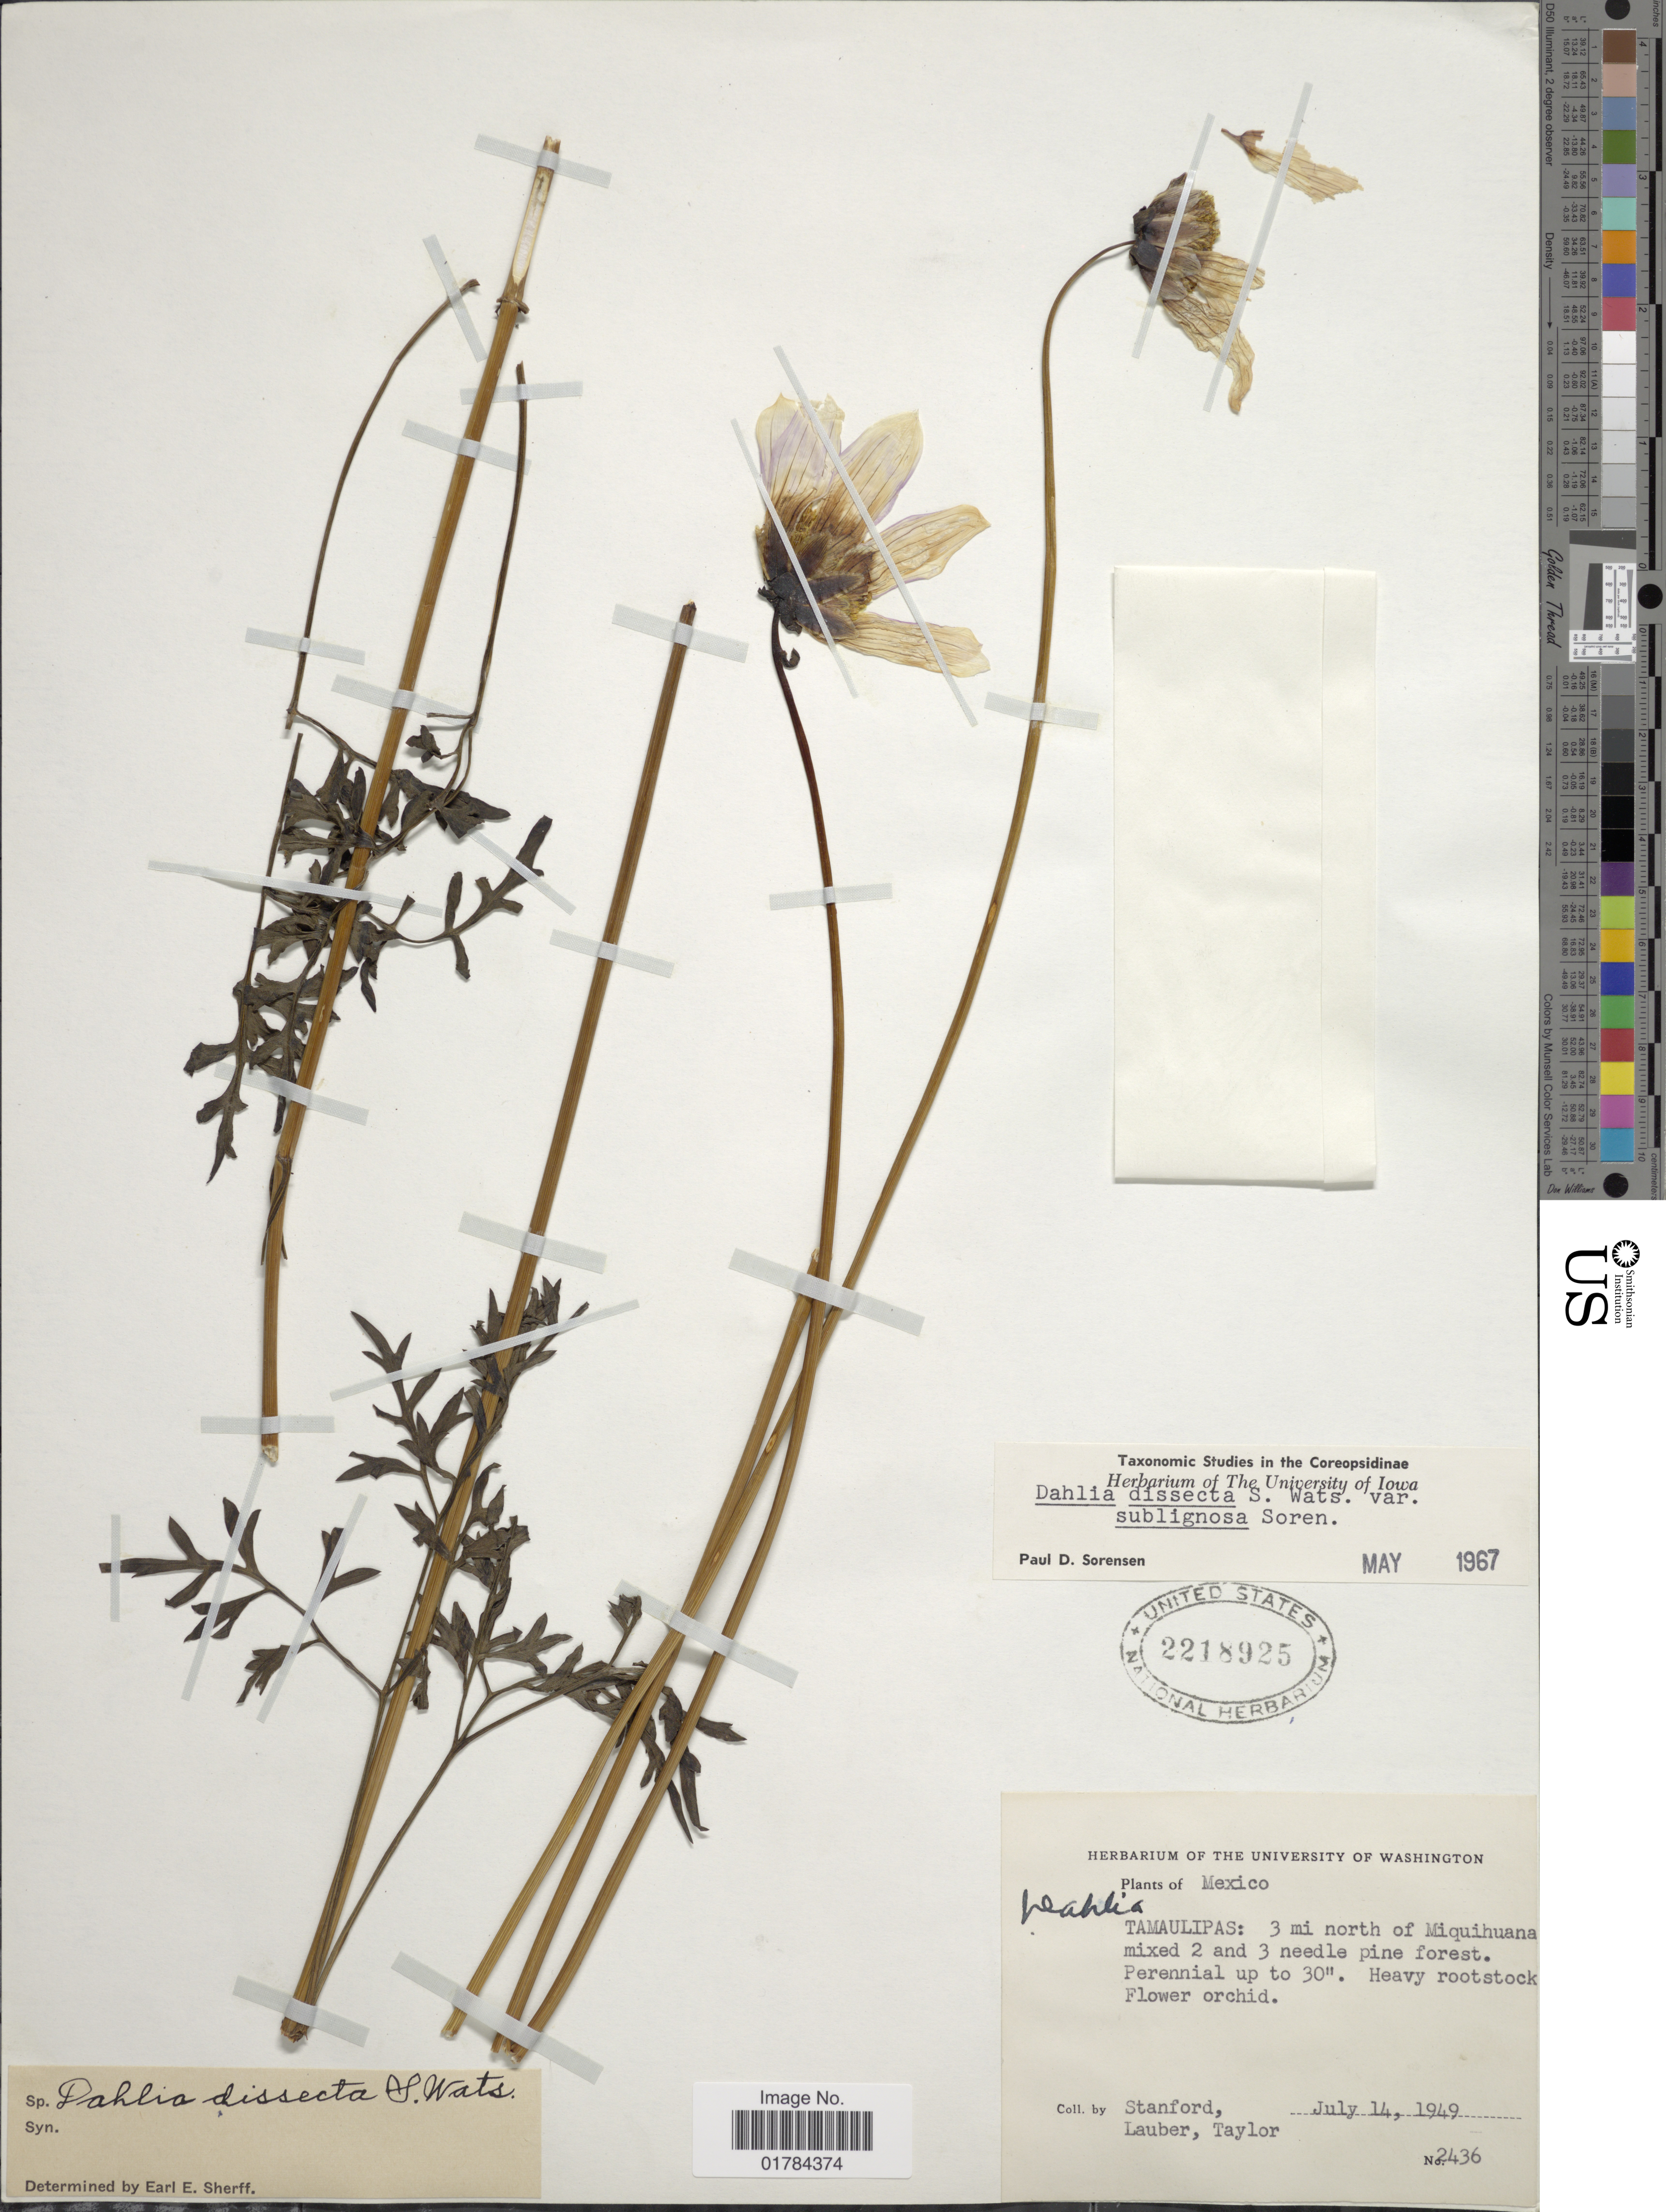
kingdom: Plantae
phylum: Tracheophyta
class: Magnoliopsida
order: Asterales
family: Asteraceae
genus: Dahlia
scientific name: Dahlia dissecta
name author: S. Watson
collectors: -. Stanford, Lauber, -- & -- Taylor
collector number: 2436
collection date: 1949-07-14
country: Mexico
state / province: Tamaulipas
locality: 3 mi N of Miquihuana in miquihuana in mixed 2 and 3 needle pine forest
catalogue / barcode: US 2218925